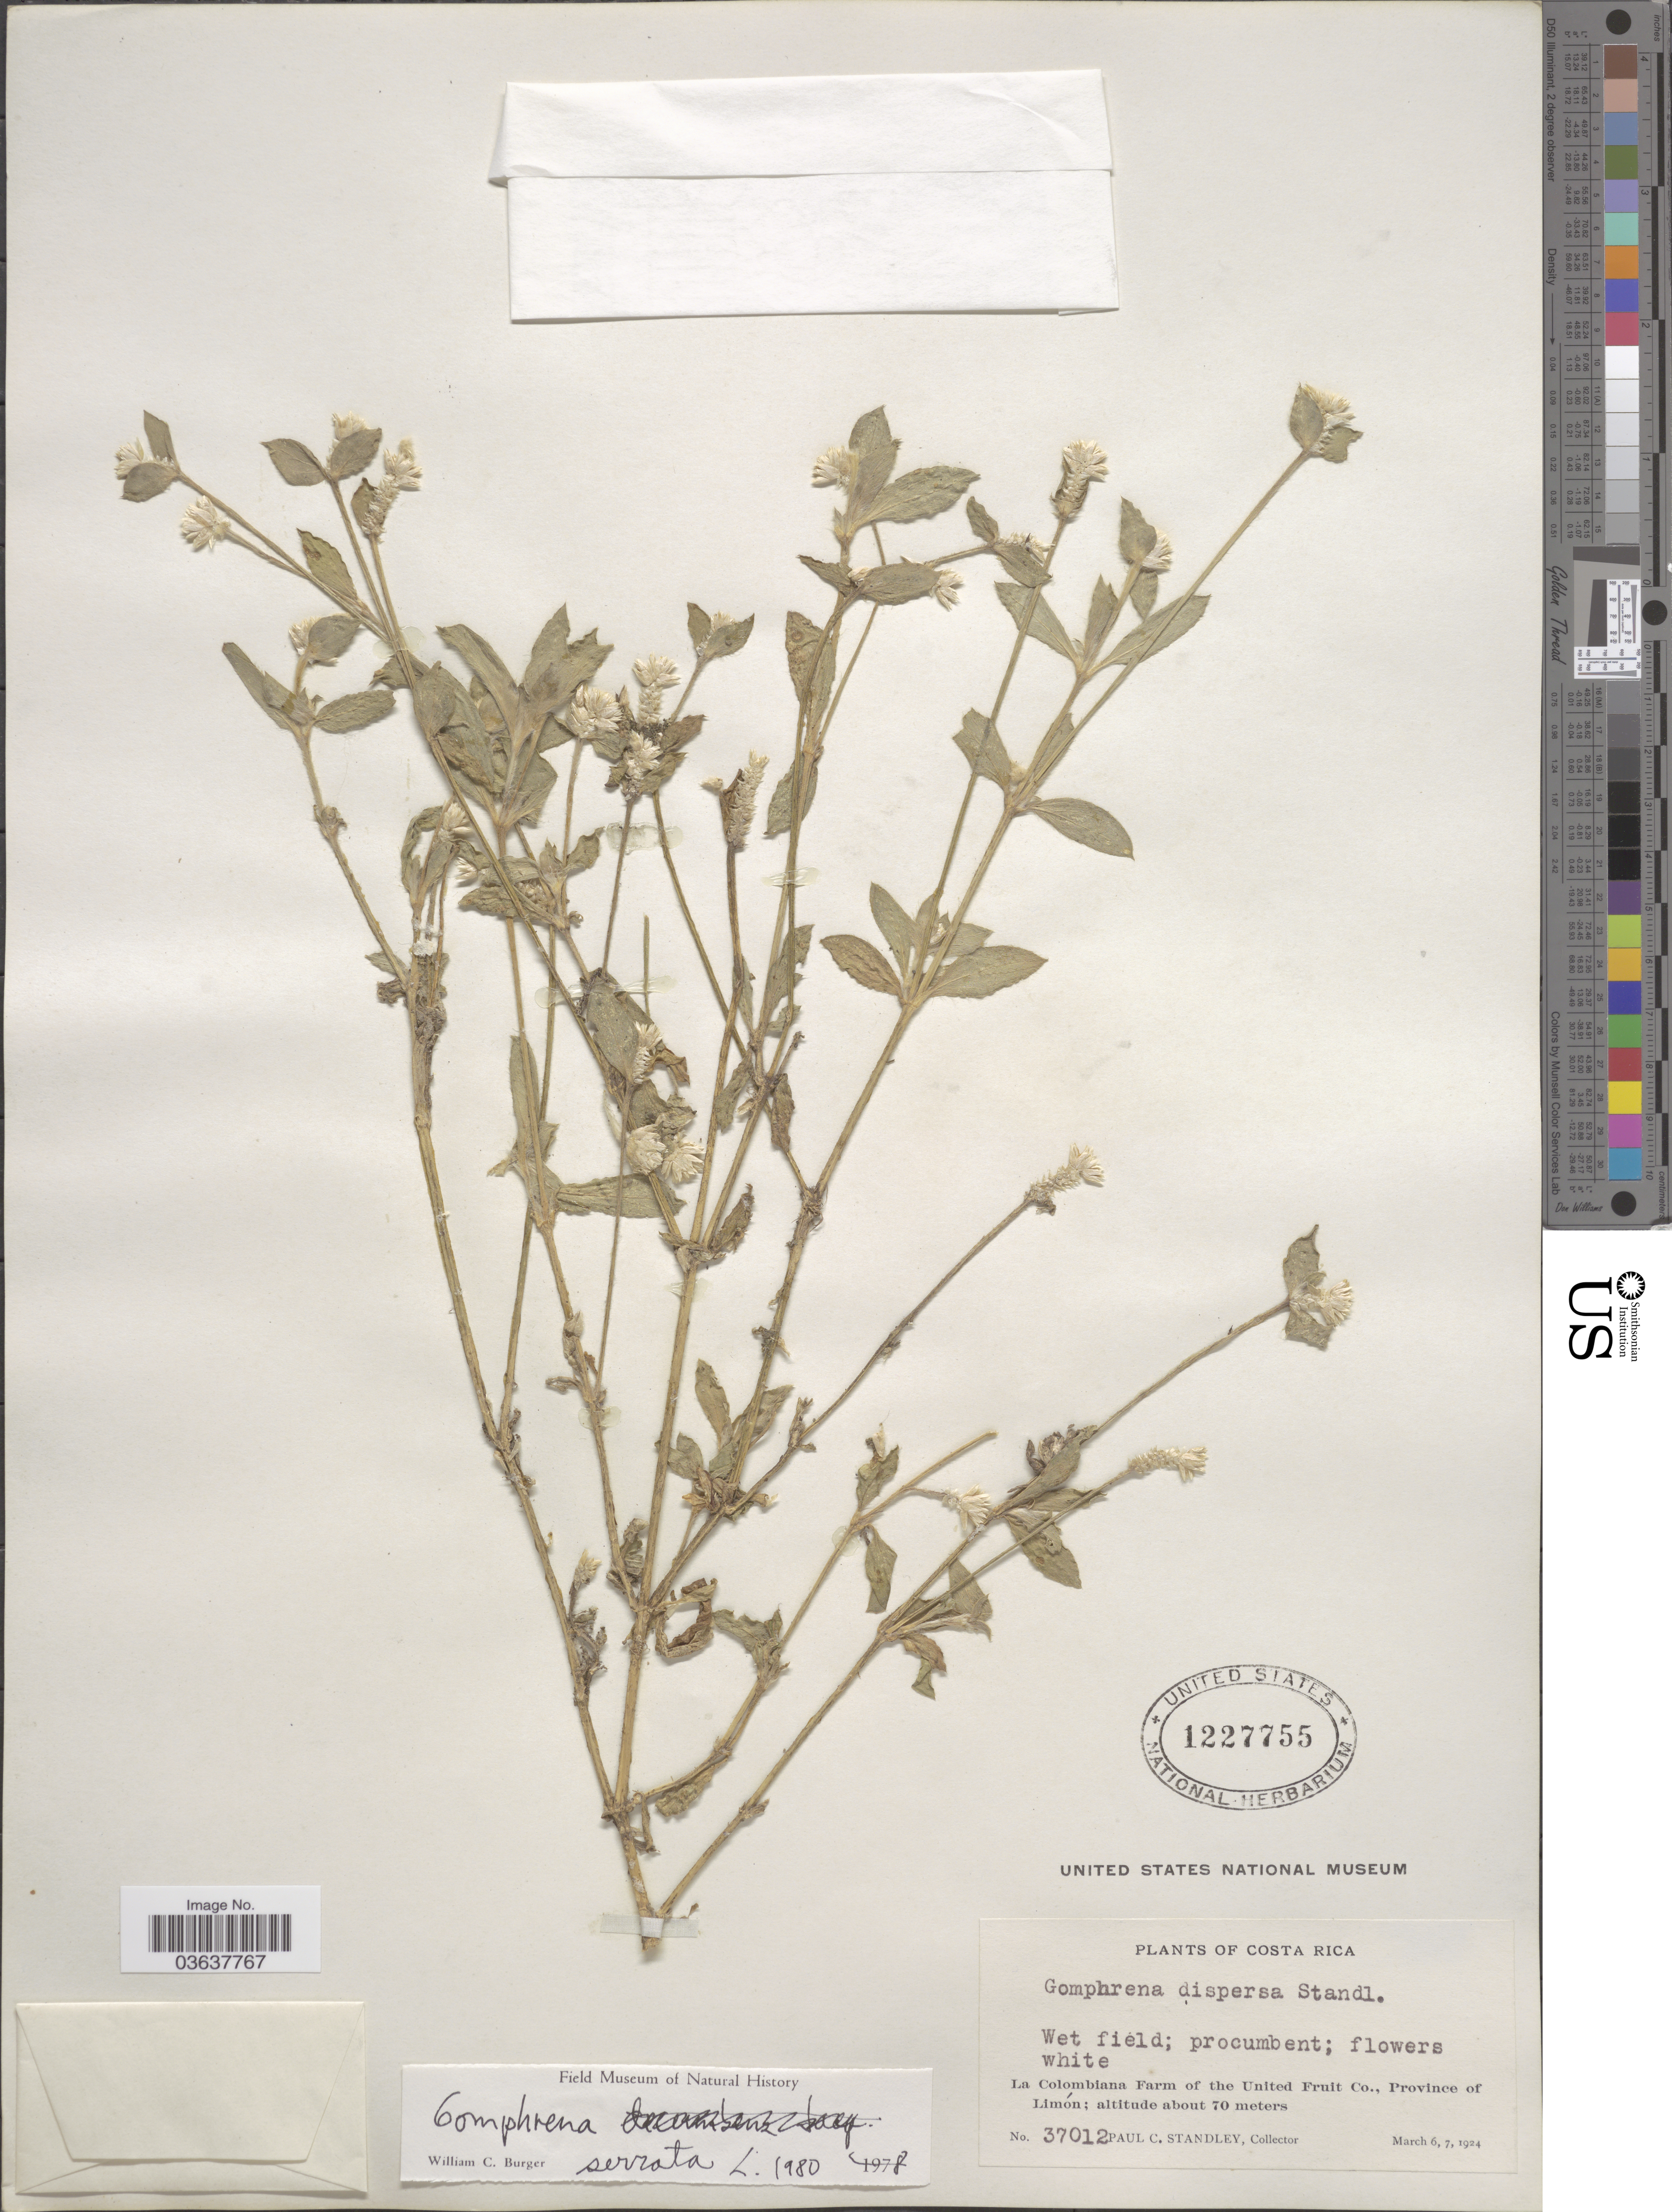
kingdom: Plantae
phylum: Tracheophyta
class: Magnoliopsida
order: Caryophyllales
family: Amaranthaceae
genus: Gomphrena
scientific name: Gomphrena serrata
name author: L.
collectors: P. C. Standley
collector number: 37012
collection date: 1924-03-06/1924-03-07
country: Costa Rica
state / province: Limón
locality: Wet field; La Colombiana Farm of the United Fruit Co.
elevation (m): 70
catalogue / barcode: US 1227755